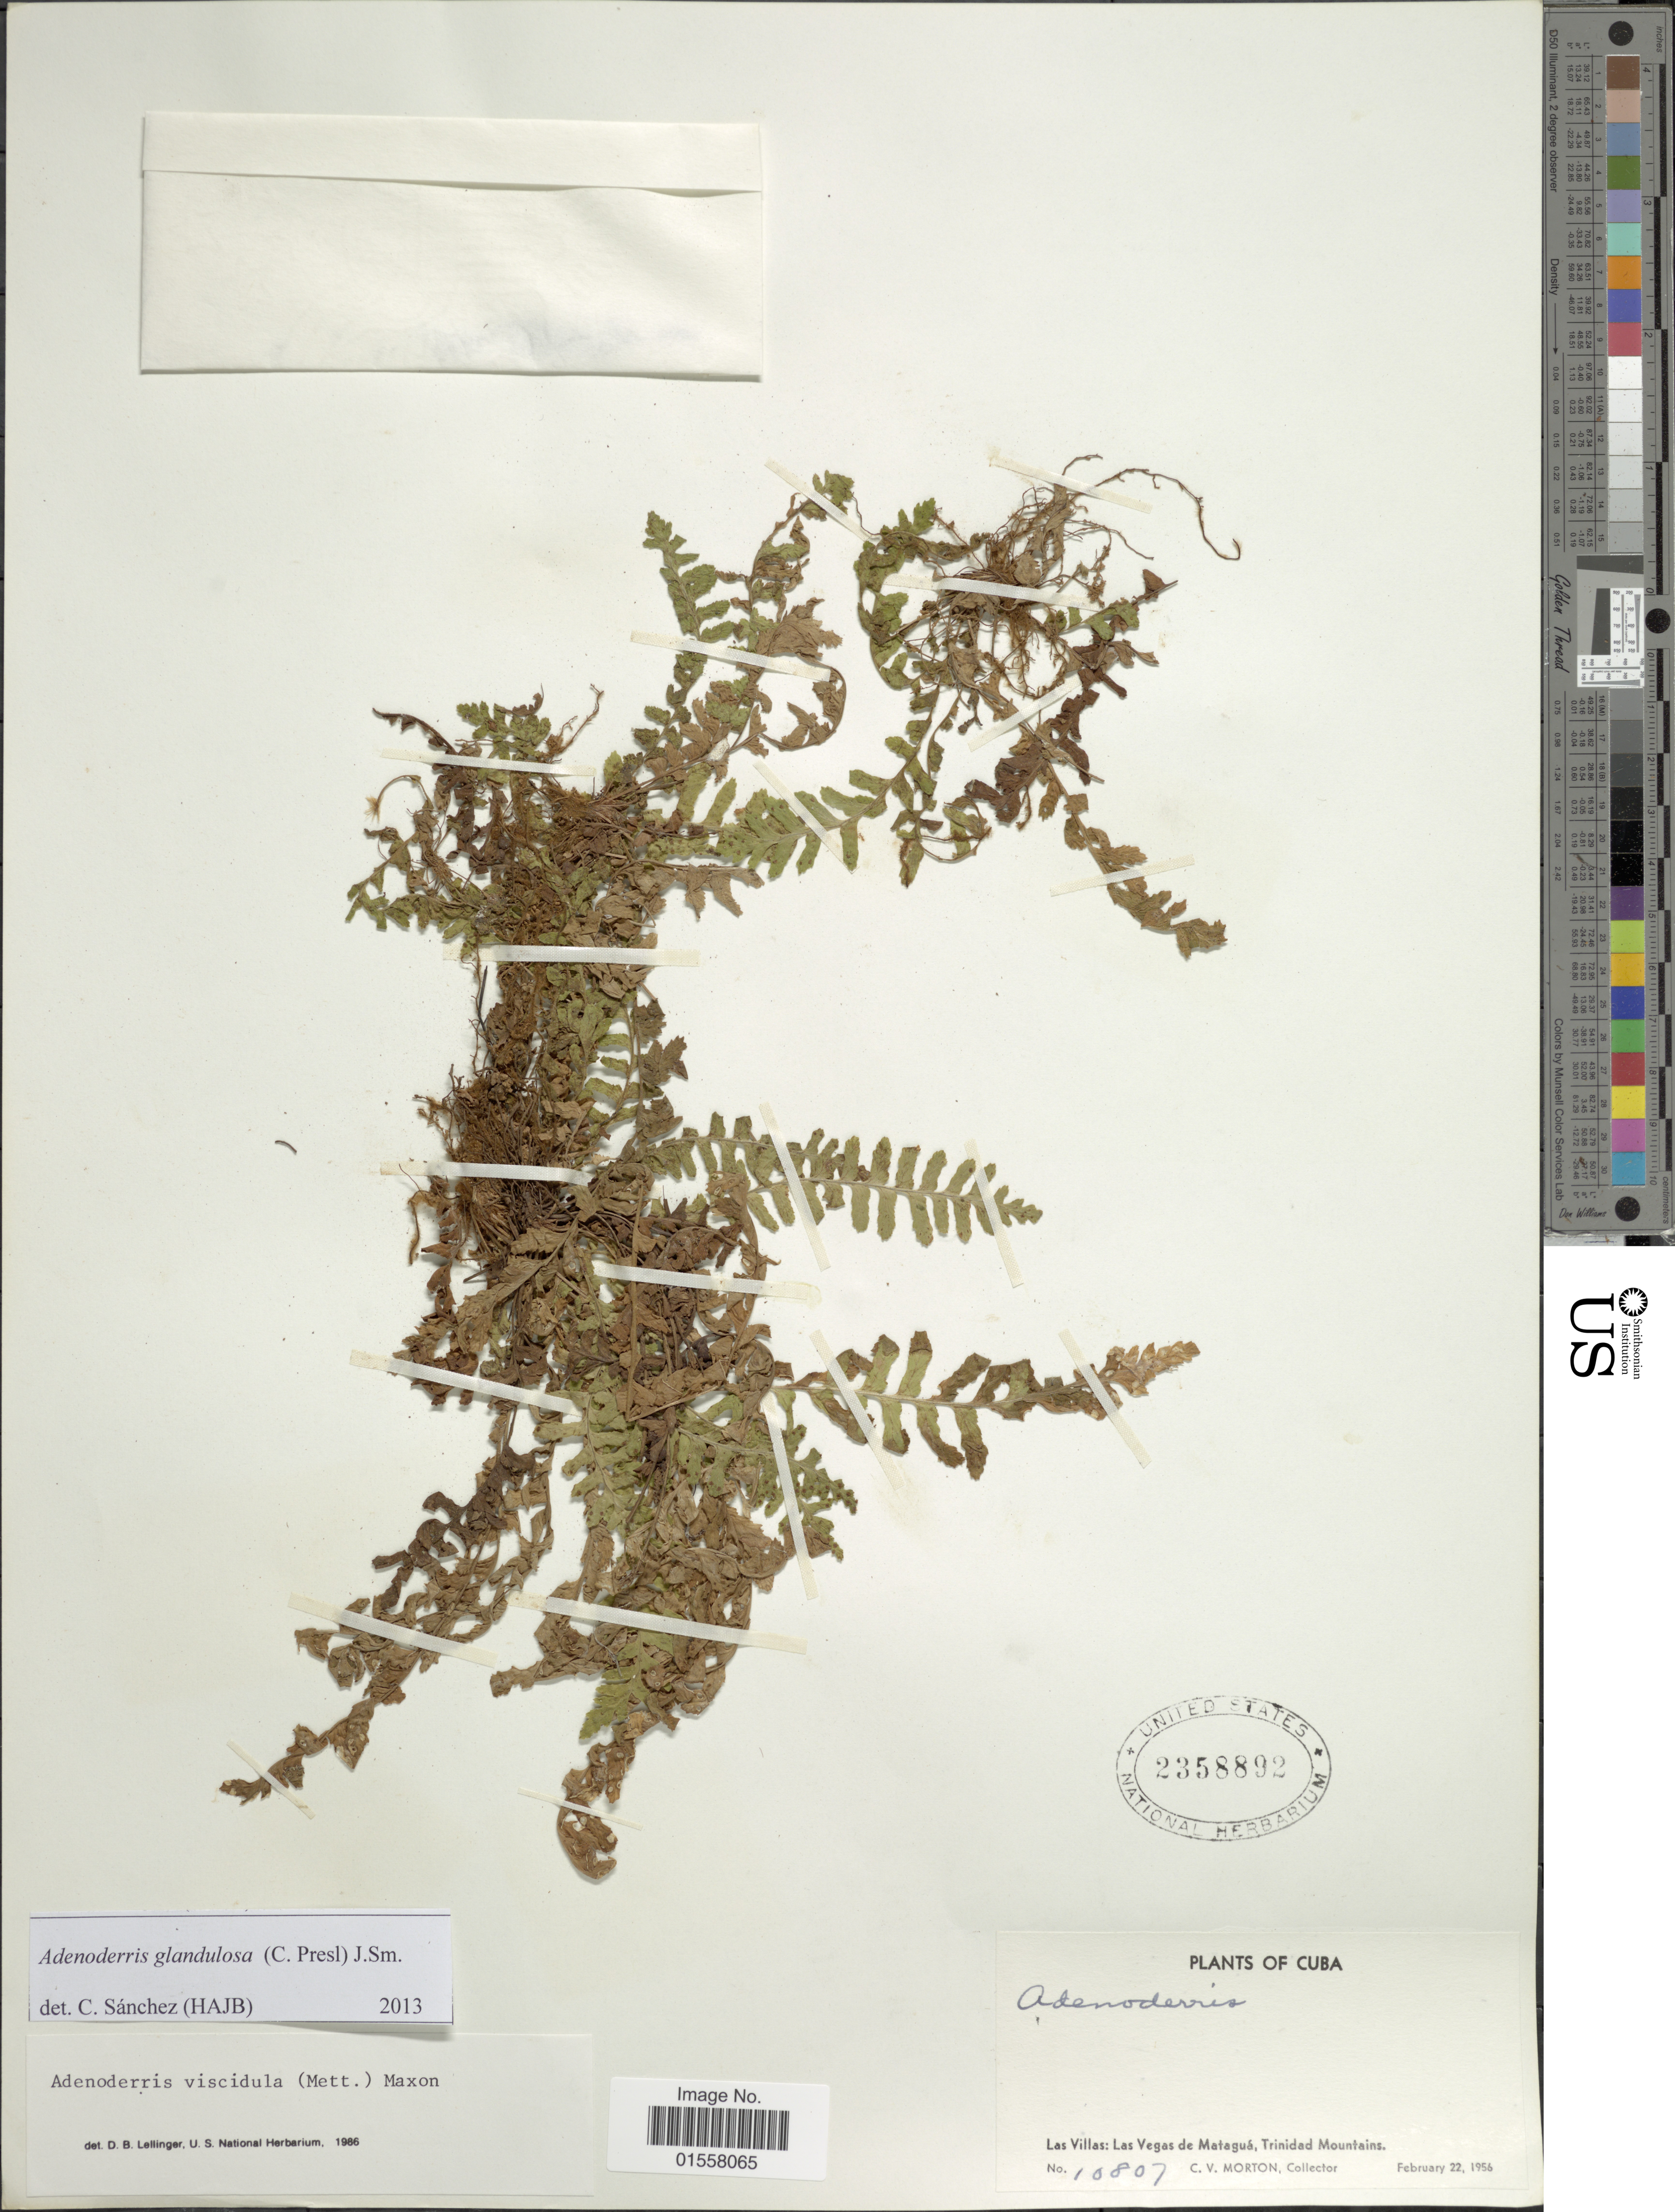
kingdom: Plantae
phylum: Tracheophyta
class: Polypodiopsida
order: Polypodiales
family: Dryopteridaceae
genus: Polystichum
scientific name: Polystichum glandulosum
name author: C. Presl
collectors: C. V. Morton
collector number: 10807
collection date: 1956-02-22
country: Cuba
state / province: Las Villas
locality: Las Villas: Las Vegas de Matagua, Trinidad Mountains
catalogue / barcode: US 2358892